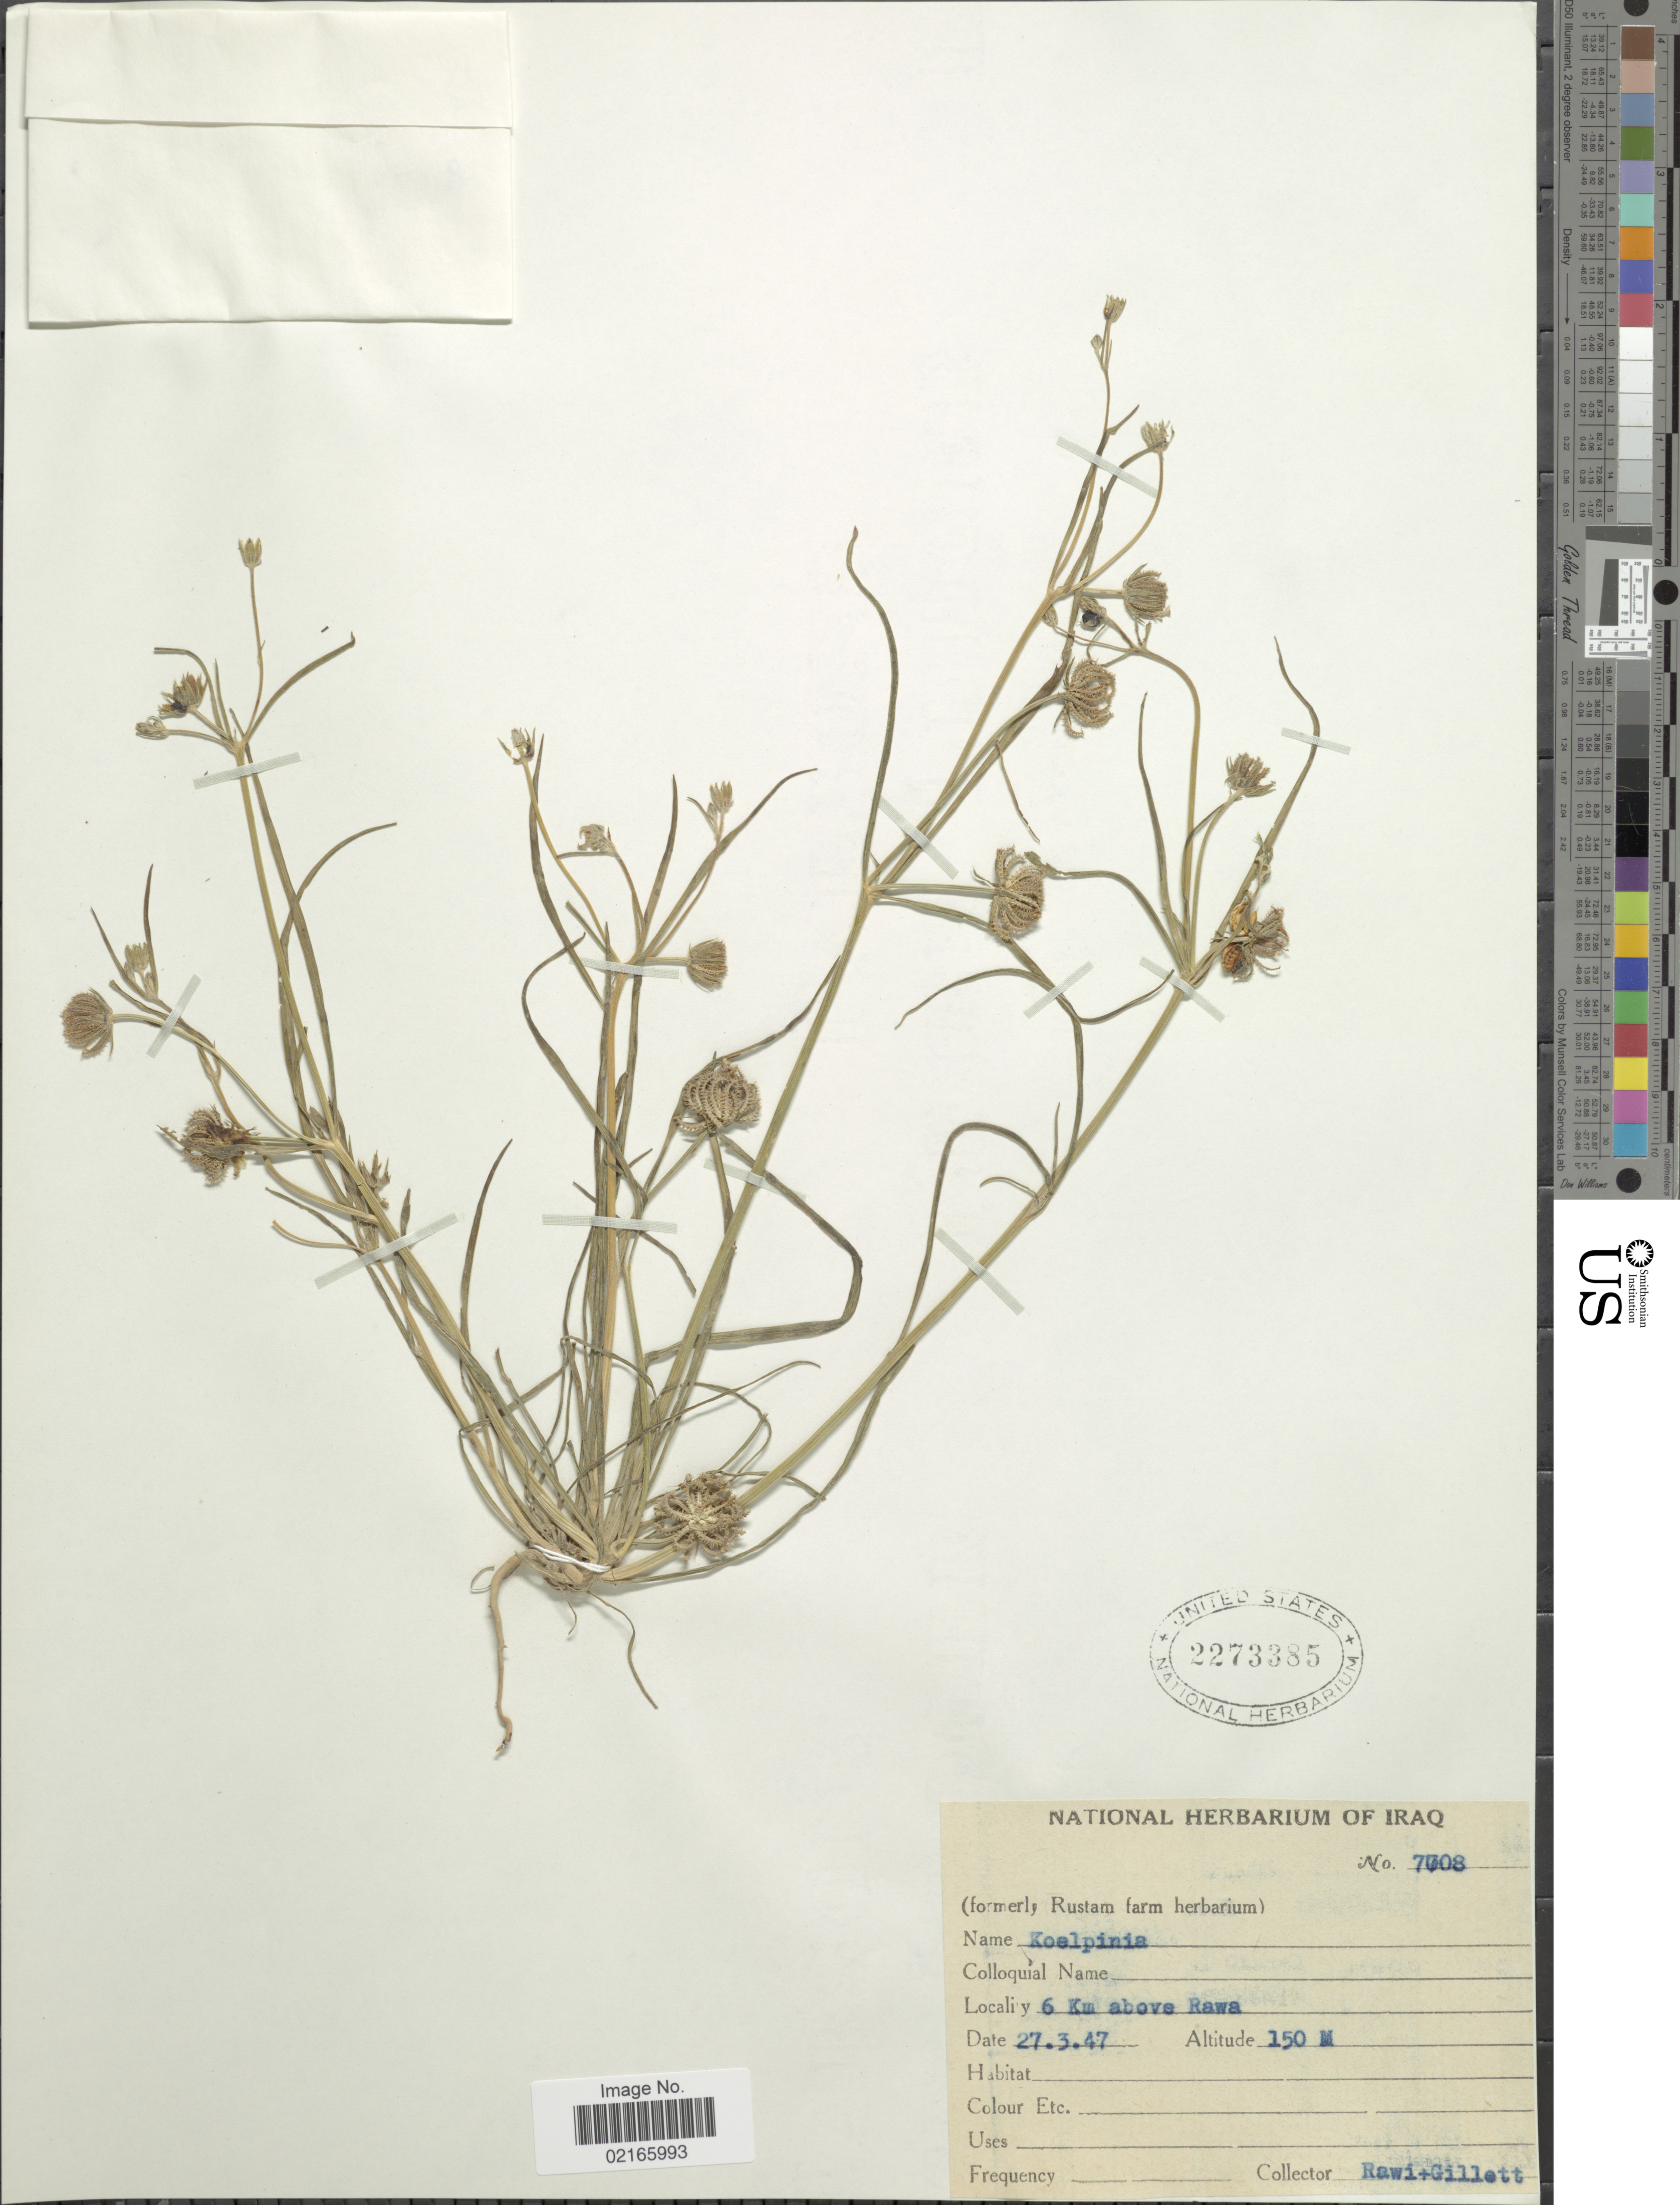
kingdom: Plantae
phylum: Tracheophyta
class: Magnoliopsida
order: Asterales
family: Asteraceae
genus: Koelpinia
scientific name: Koelpinia sp.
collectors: -. Rawi & Gillett, --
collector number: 7008*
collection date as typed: Transcribed d/m/y: 27/3/47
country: Iraq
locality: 6 km above Rawa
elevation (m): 150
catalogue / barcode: US 2273385